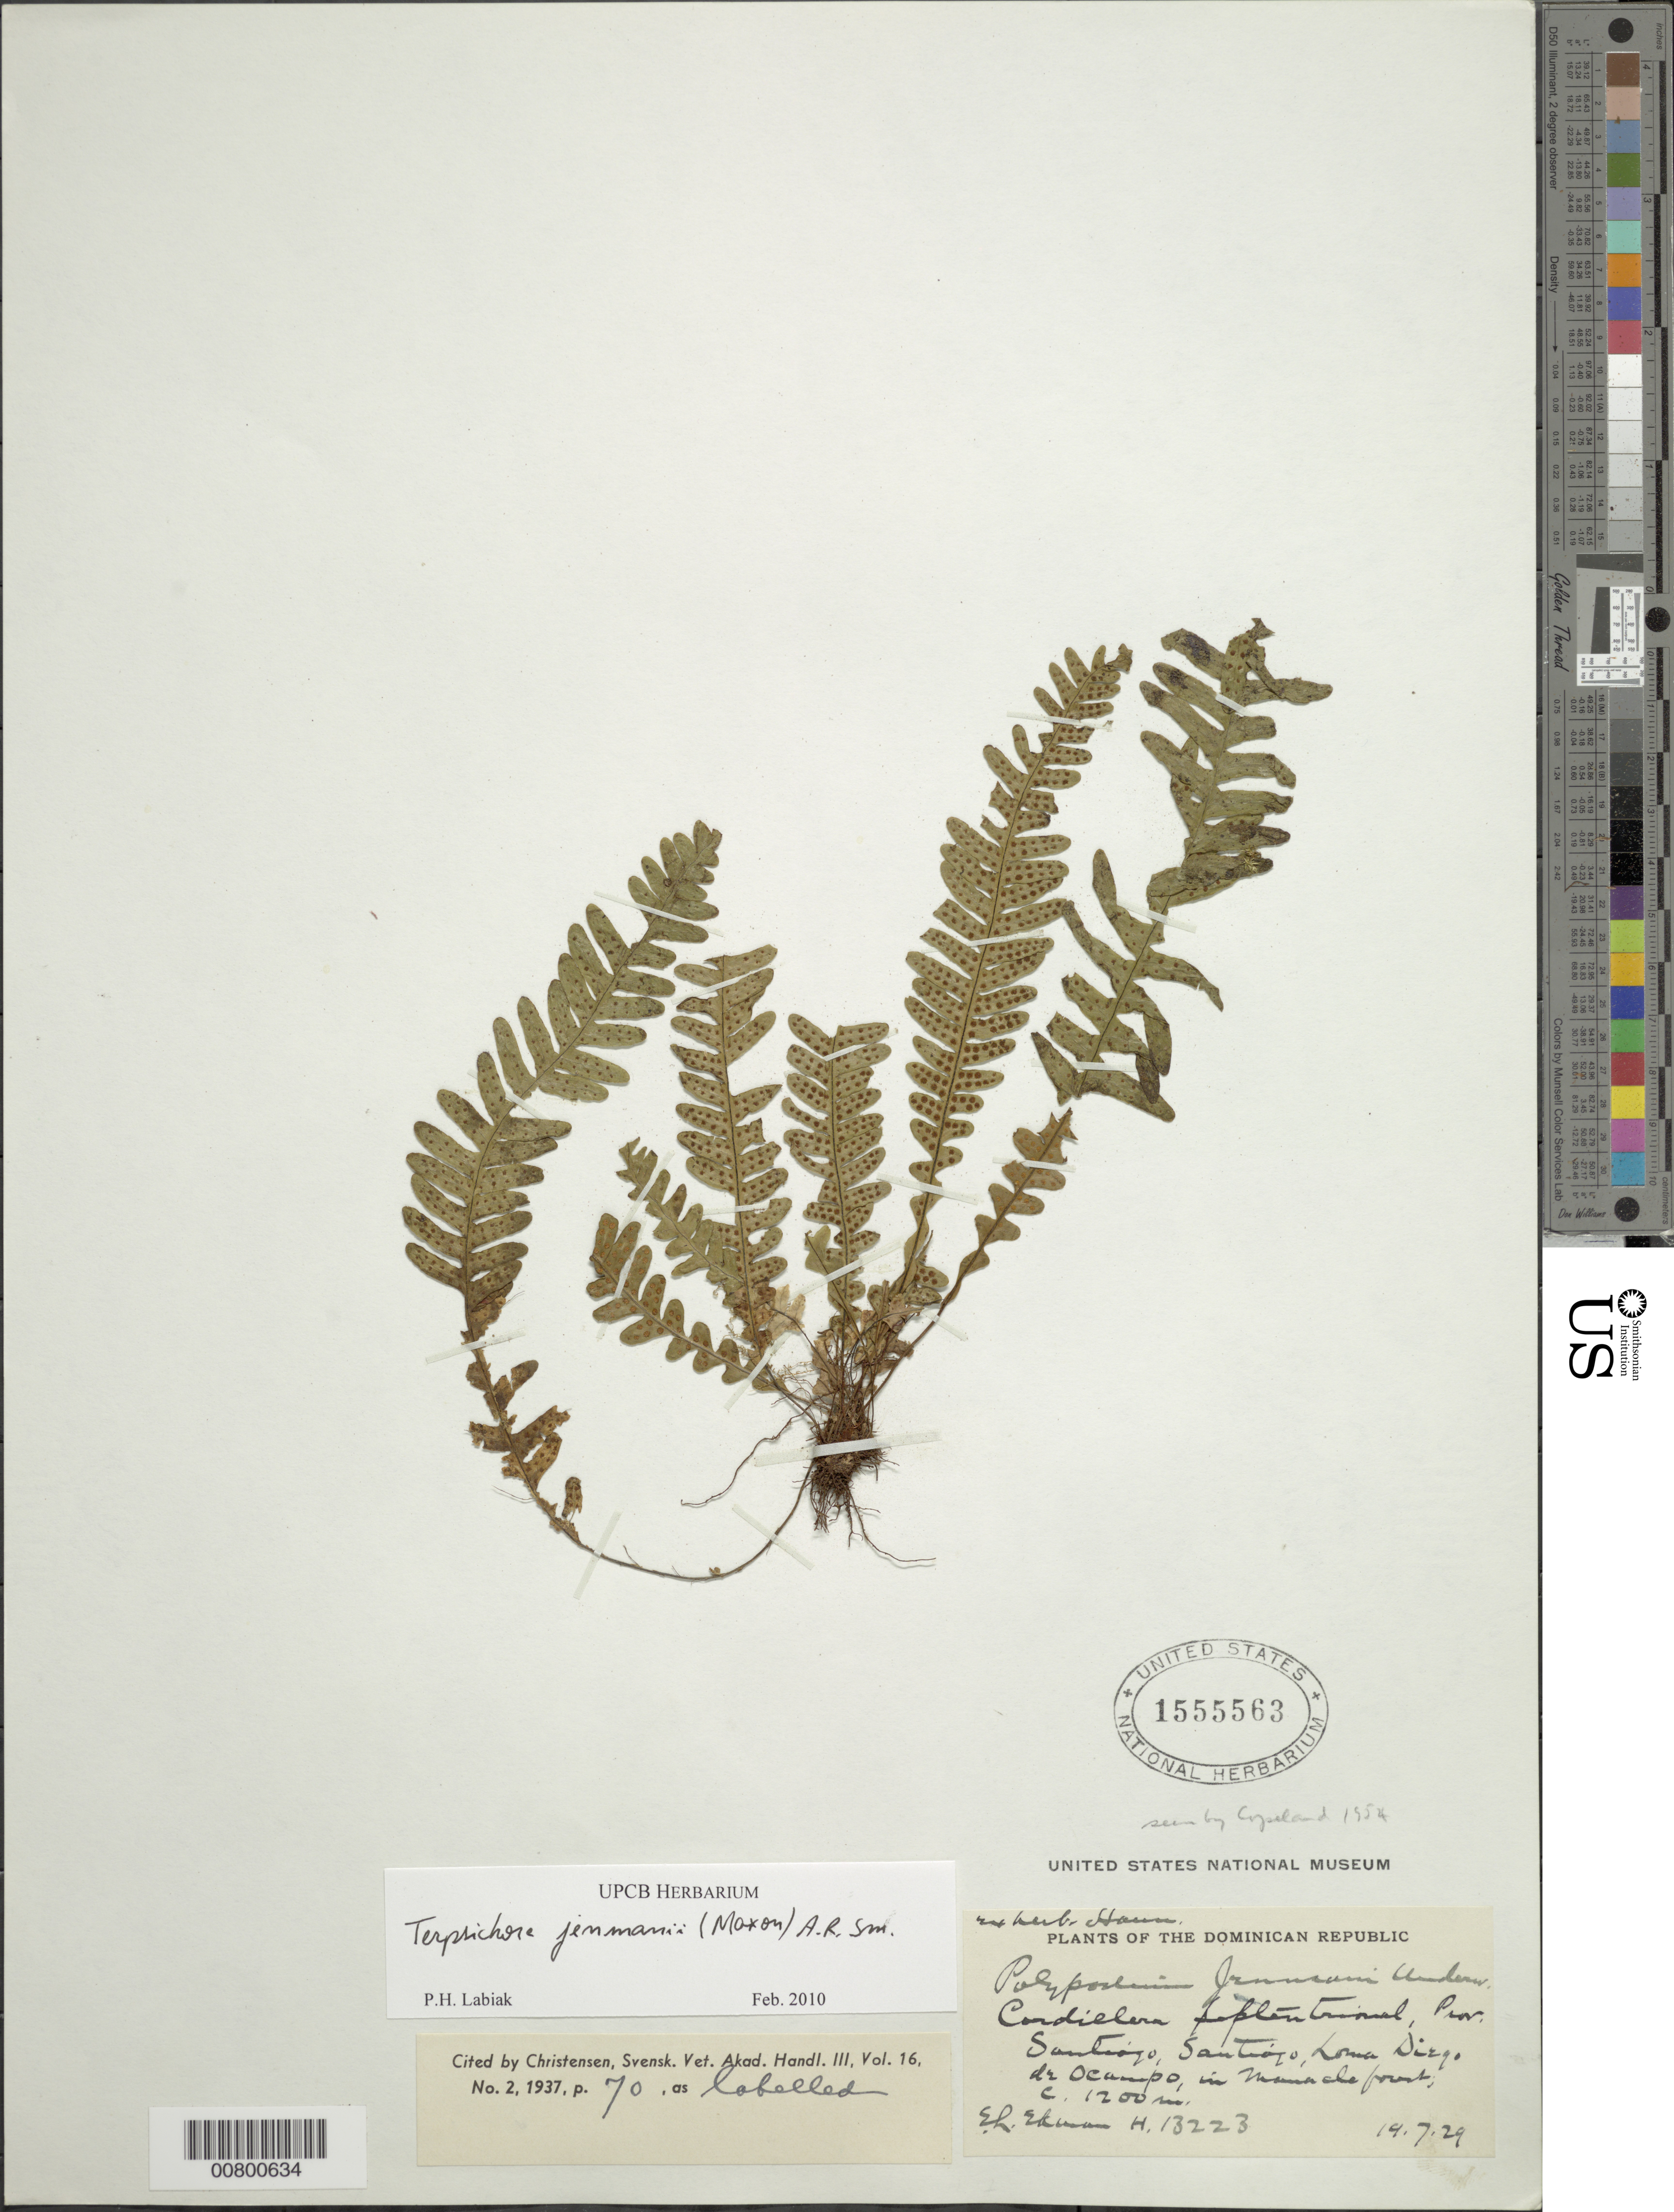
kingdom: Plantae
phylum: Tracheophyta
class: Polypodiopsida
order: Polypodiales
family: Polypodiaceae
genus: Terpsichore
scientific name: Terpsichore jenmanii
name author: (Underw. ex Maxon) A.R. Sm.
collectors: E. L. Ekman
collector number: H 13223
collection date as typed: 14 Jul 1929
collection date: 1929-07-14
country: Dominican Republic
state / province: Santiago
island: Hispaniola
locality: Santiago, Loma Diego de Ocampo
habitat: In manacle forest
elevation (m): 1200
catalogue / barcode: US 1555563